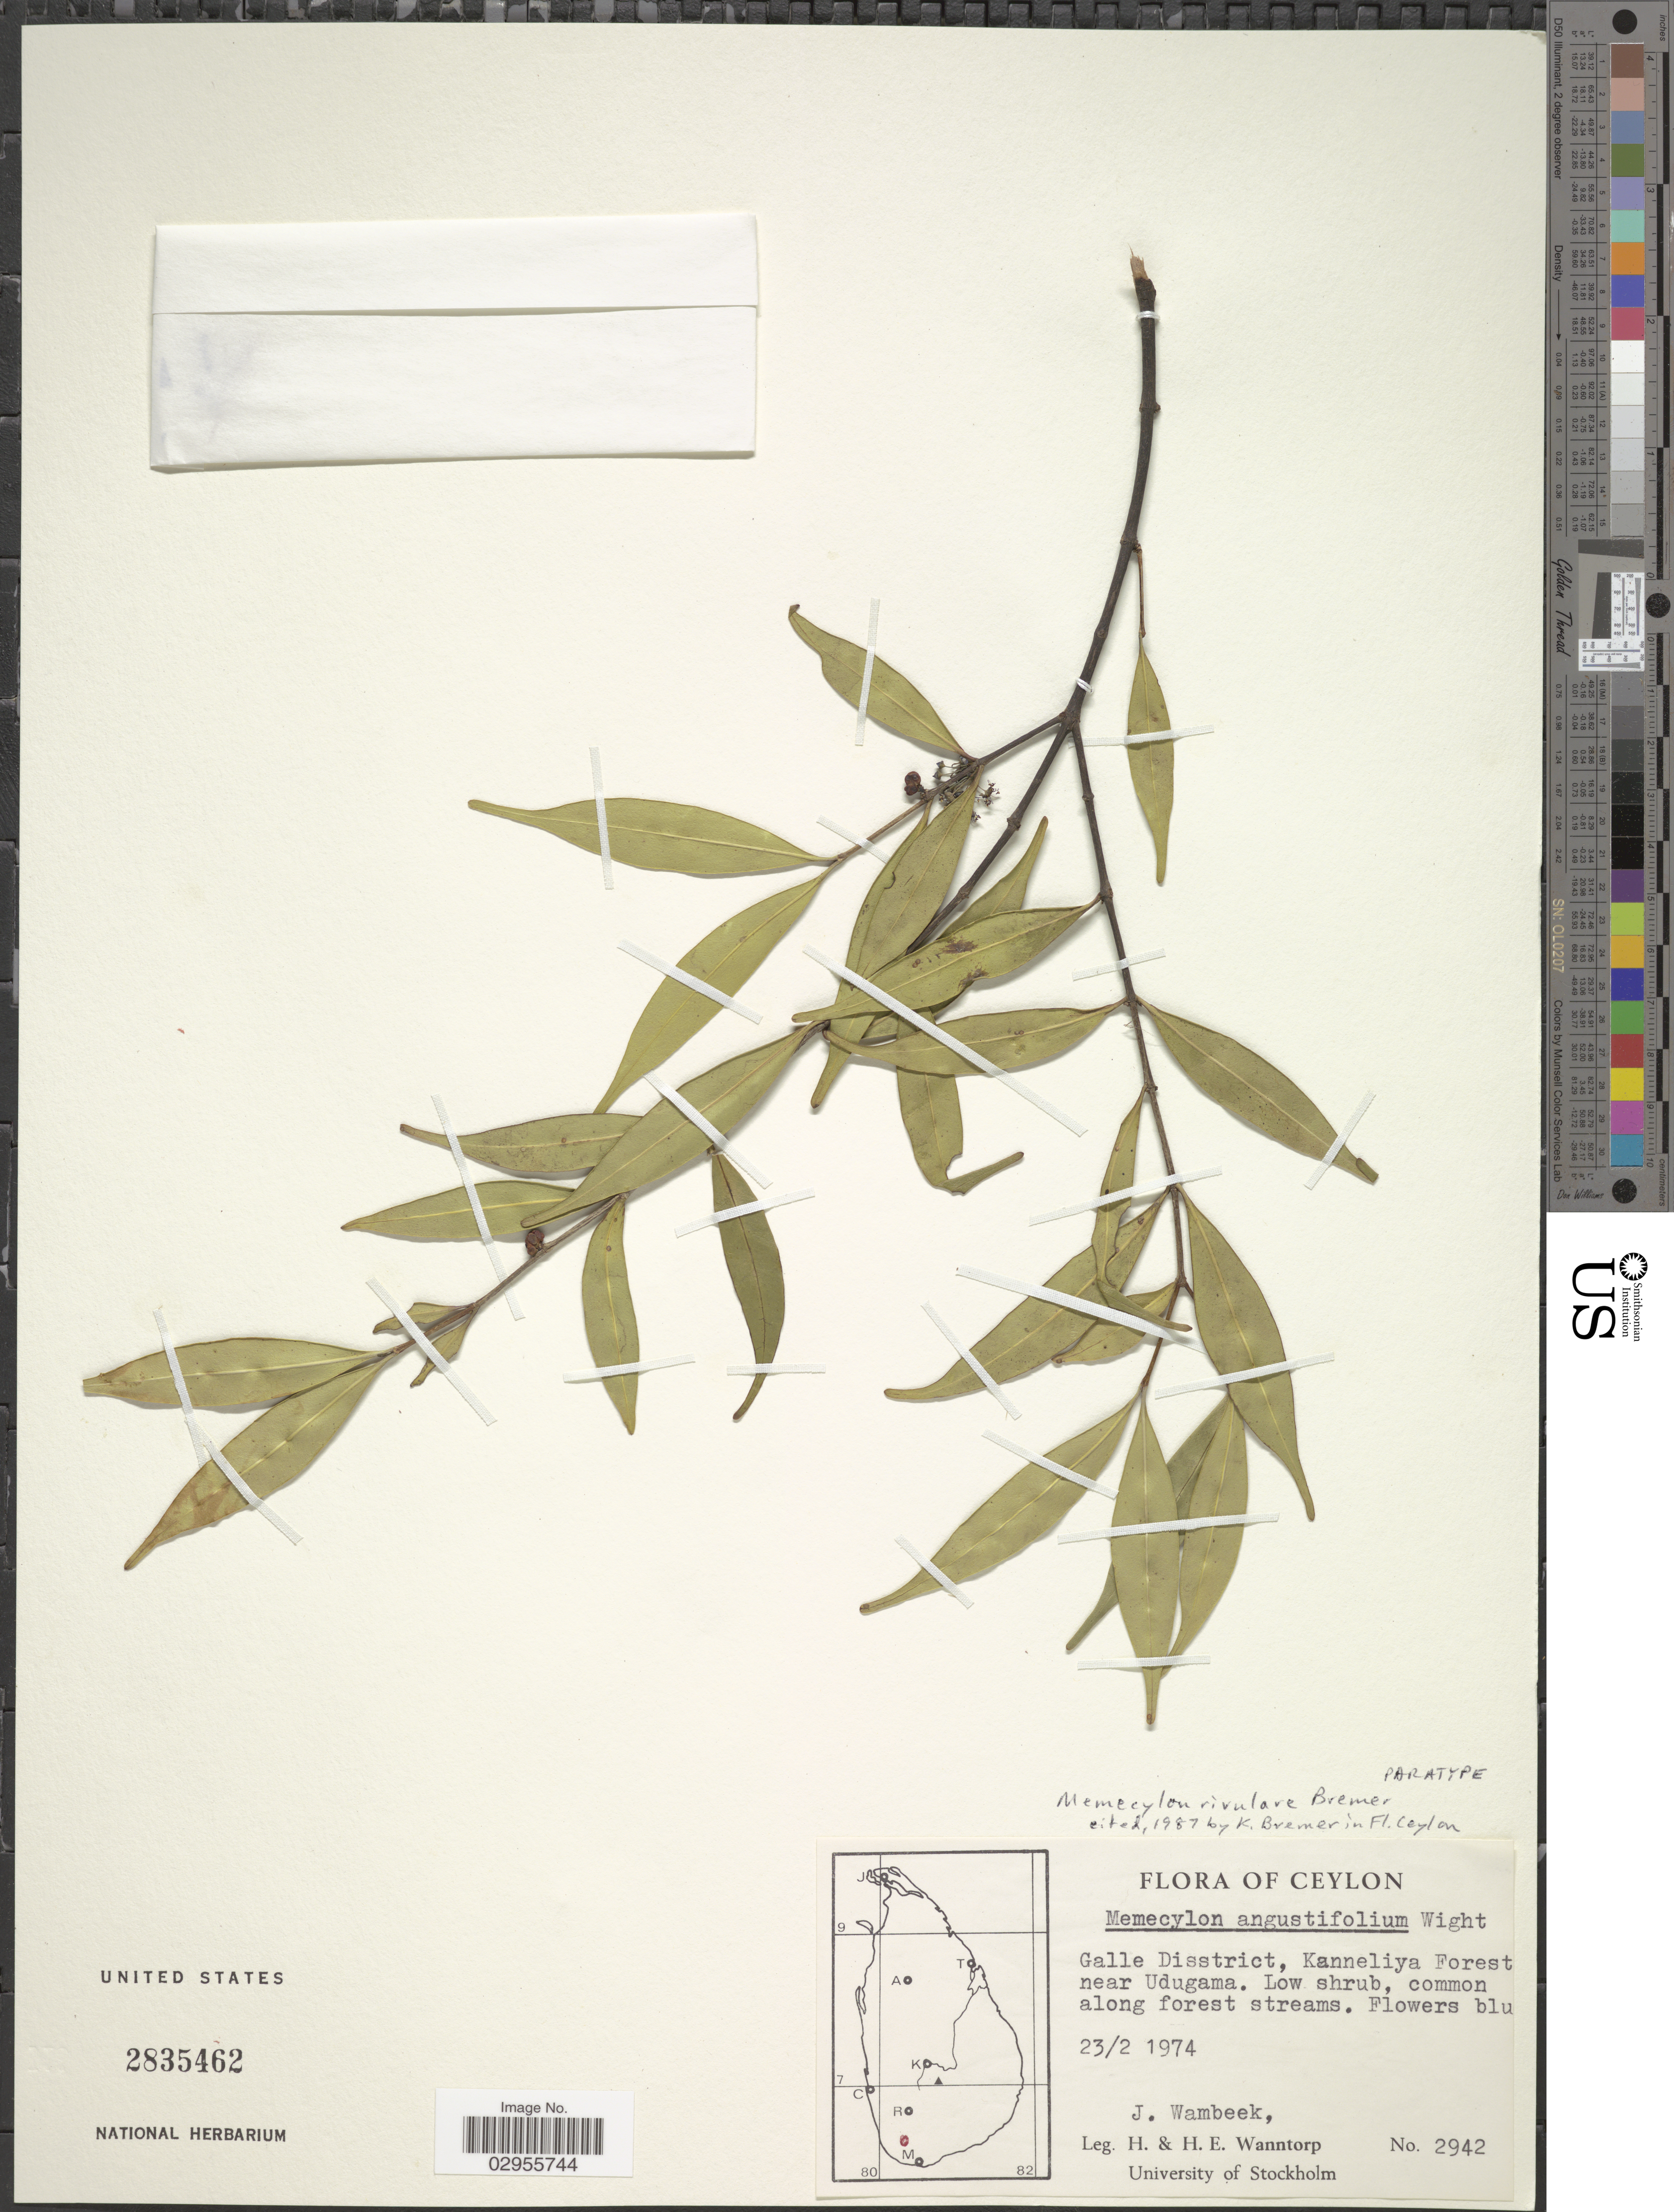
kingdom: Plantae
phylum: Tracheophyta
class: Magnoliopsida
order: Myrtales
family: Melastomataceae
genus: Memecylon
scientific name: Memecylon rivulare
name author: K. Bremer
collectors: J. Wambeek, H. Wanntorp & H. Wanntorp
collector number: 2942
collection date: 1974-02-23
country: Sri Lanka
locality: Ceylon, Galle Disstrict, Kanneliya Forest near Udugama.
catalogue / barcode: US 2835462